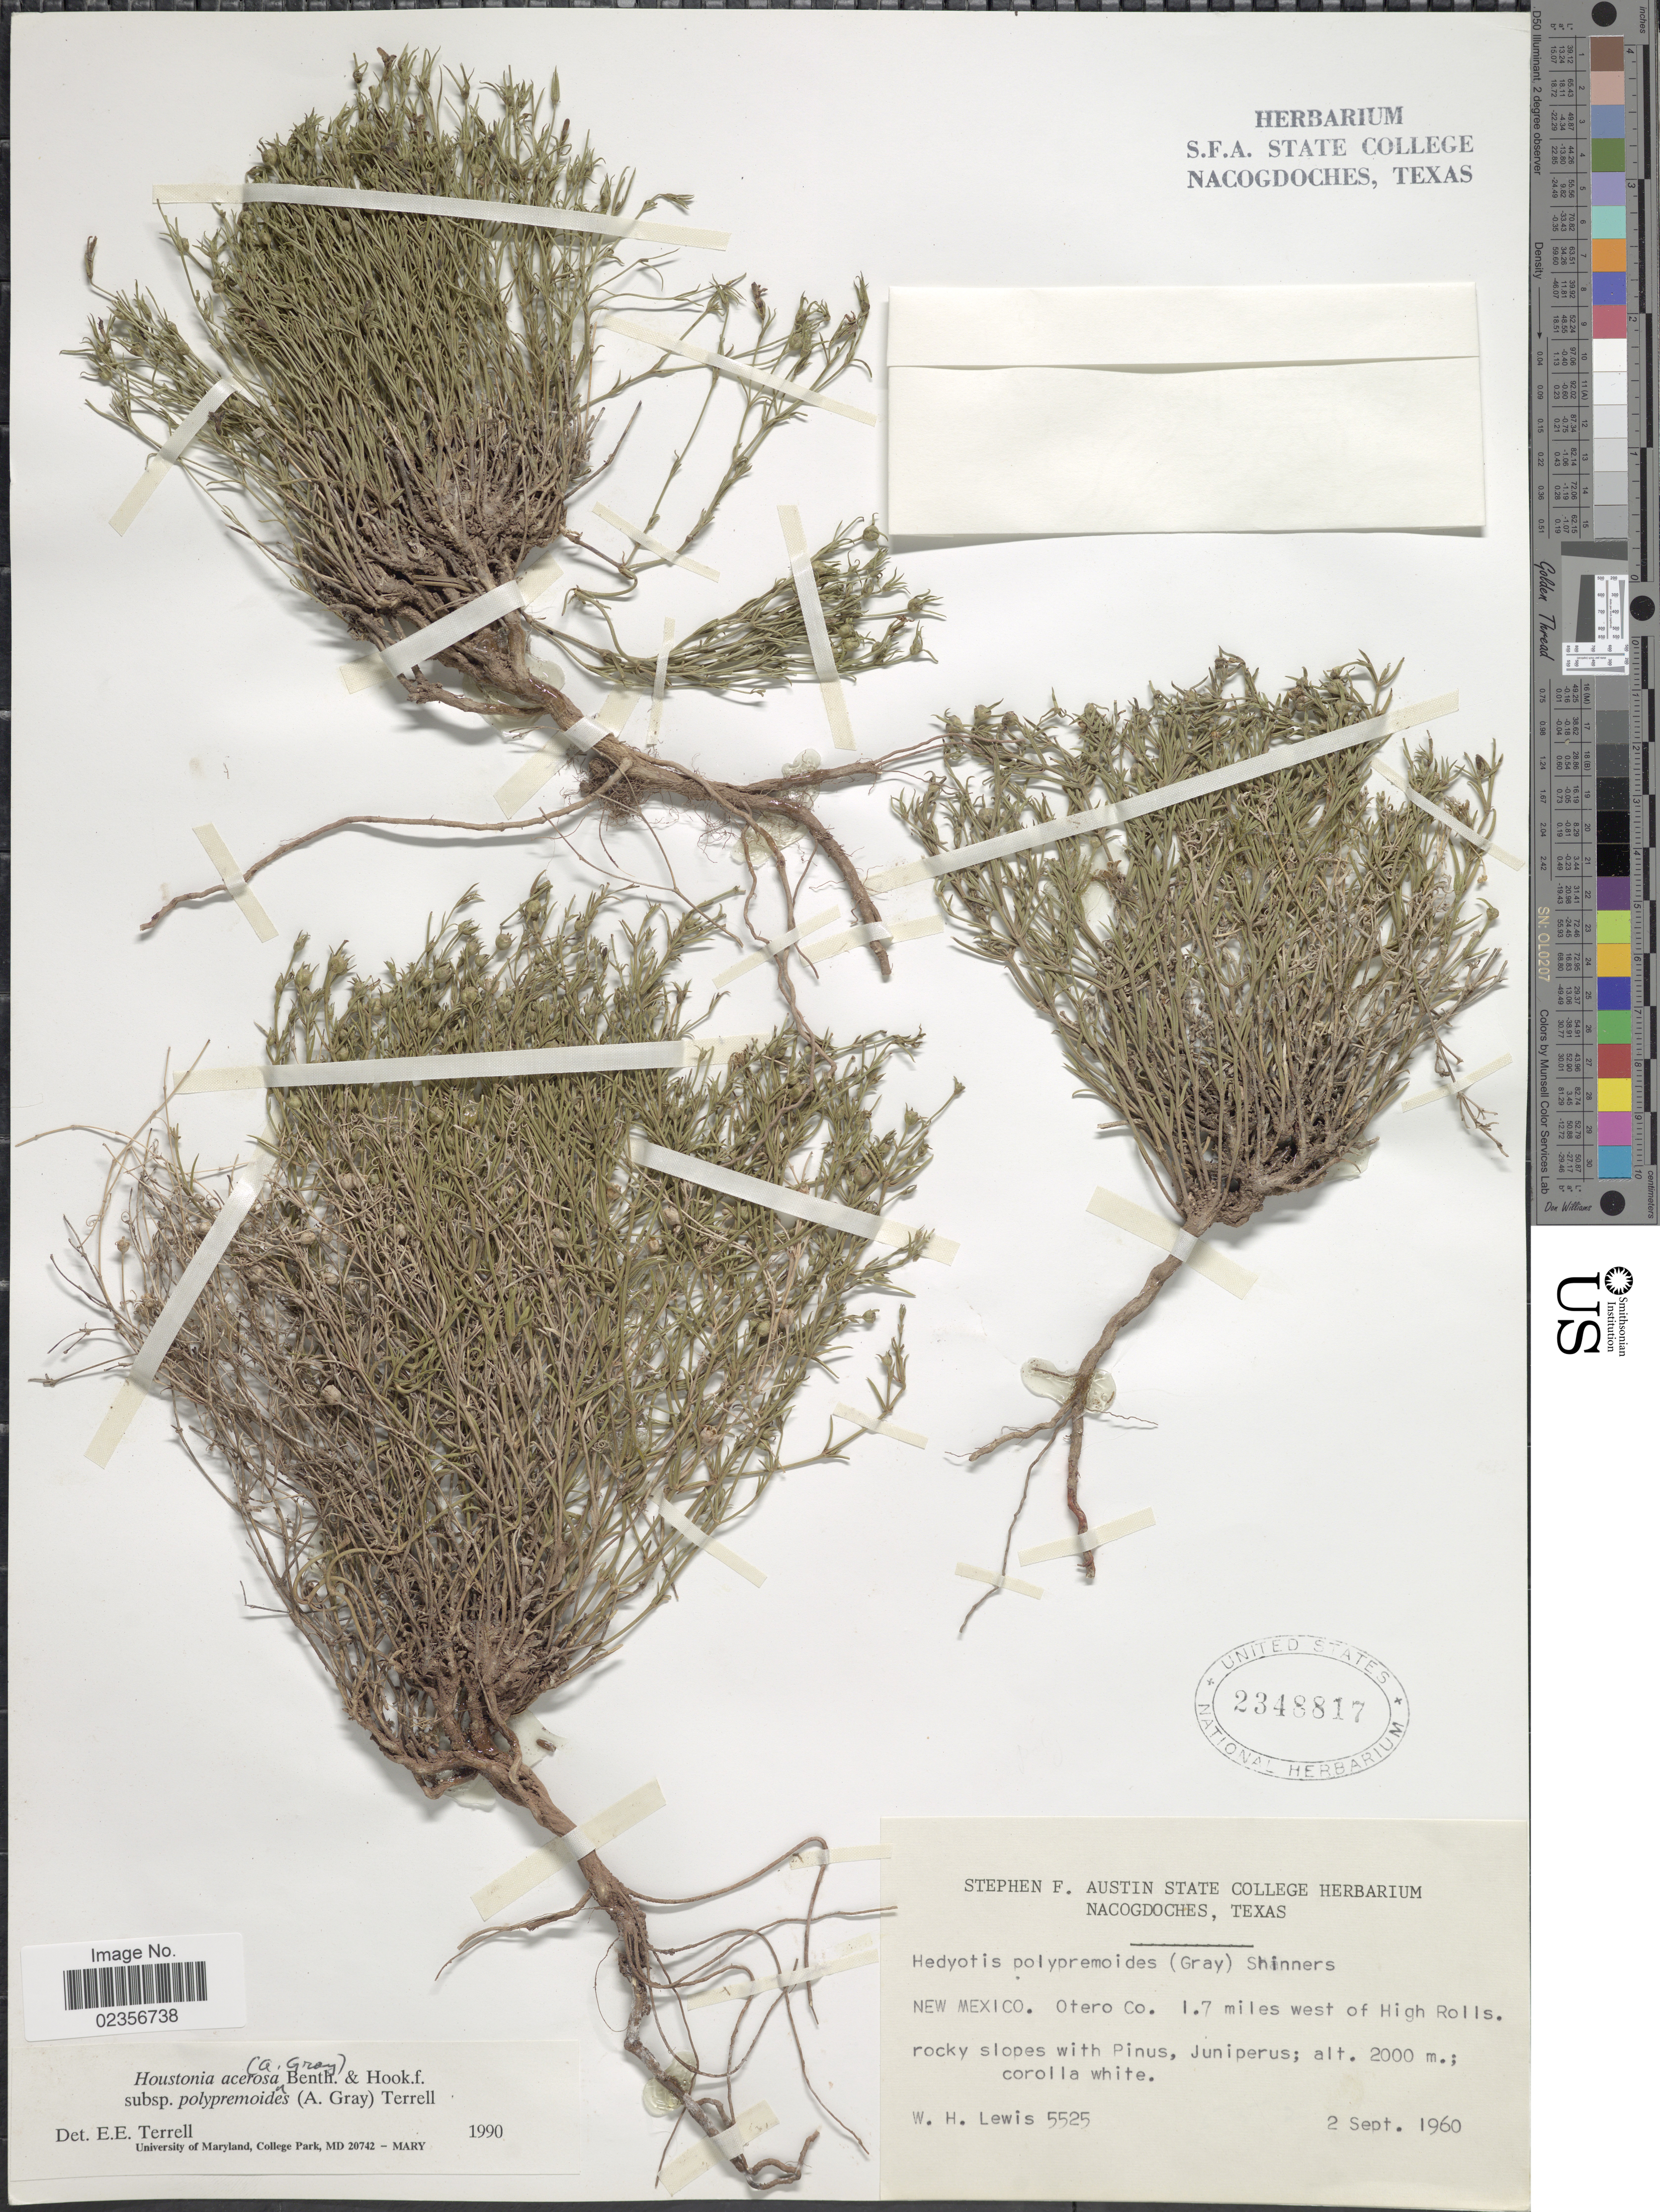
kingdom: Plantae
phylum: Tracheophyta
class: Magnoliopsida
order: Gentianales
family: Rubiaceae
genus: Houstonia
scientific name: Houstonia acerosa var. polypremoides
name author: (A. Gray) Terrell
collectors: W. H. Lewis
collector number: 5525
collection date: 1960-09-02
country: United States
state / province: New Mexico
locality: Otero Co. 1.7 miles west of High Rolls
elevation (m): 2000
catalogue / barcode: US 2348817